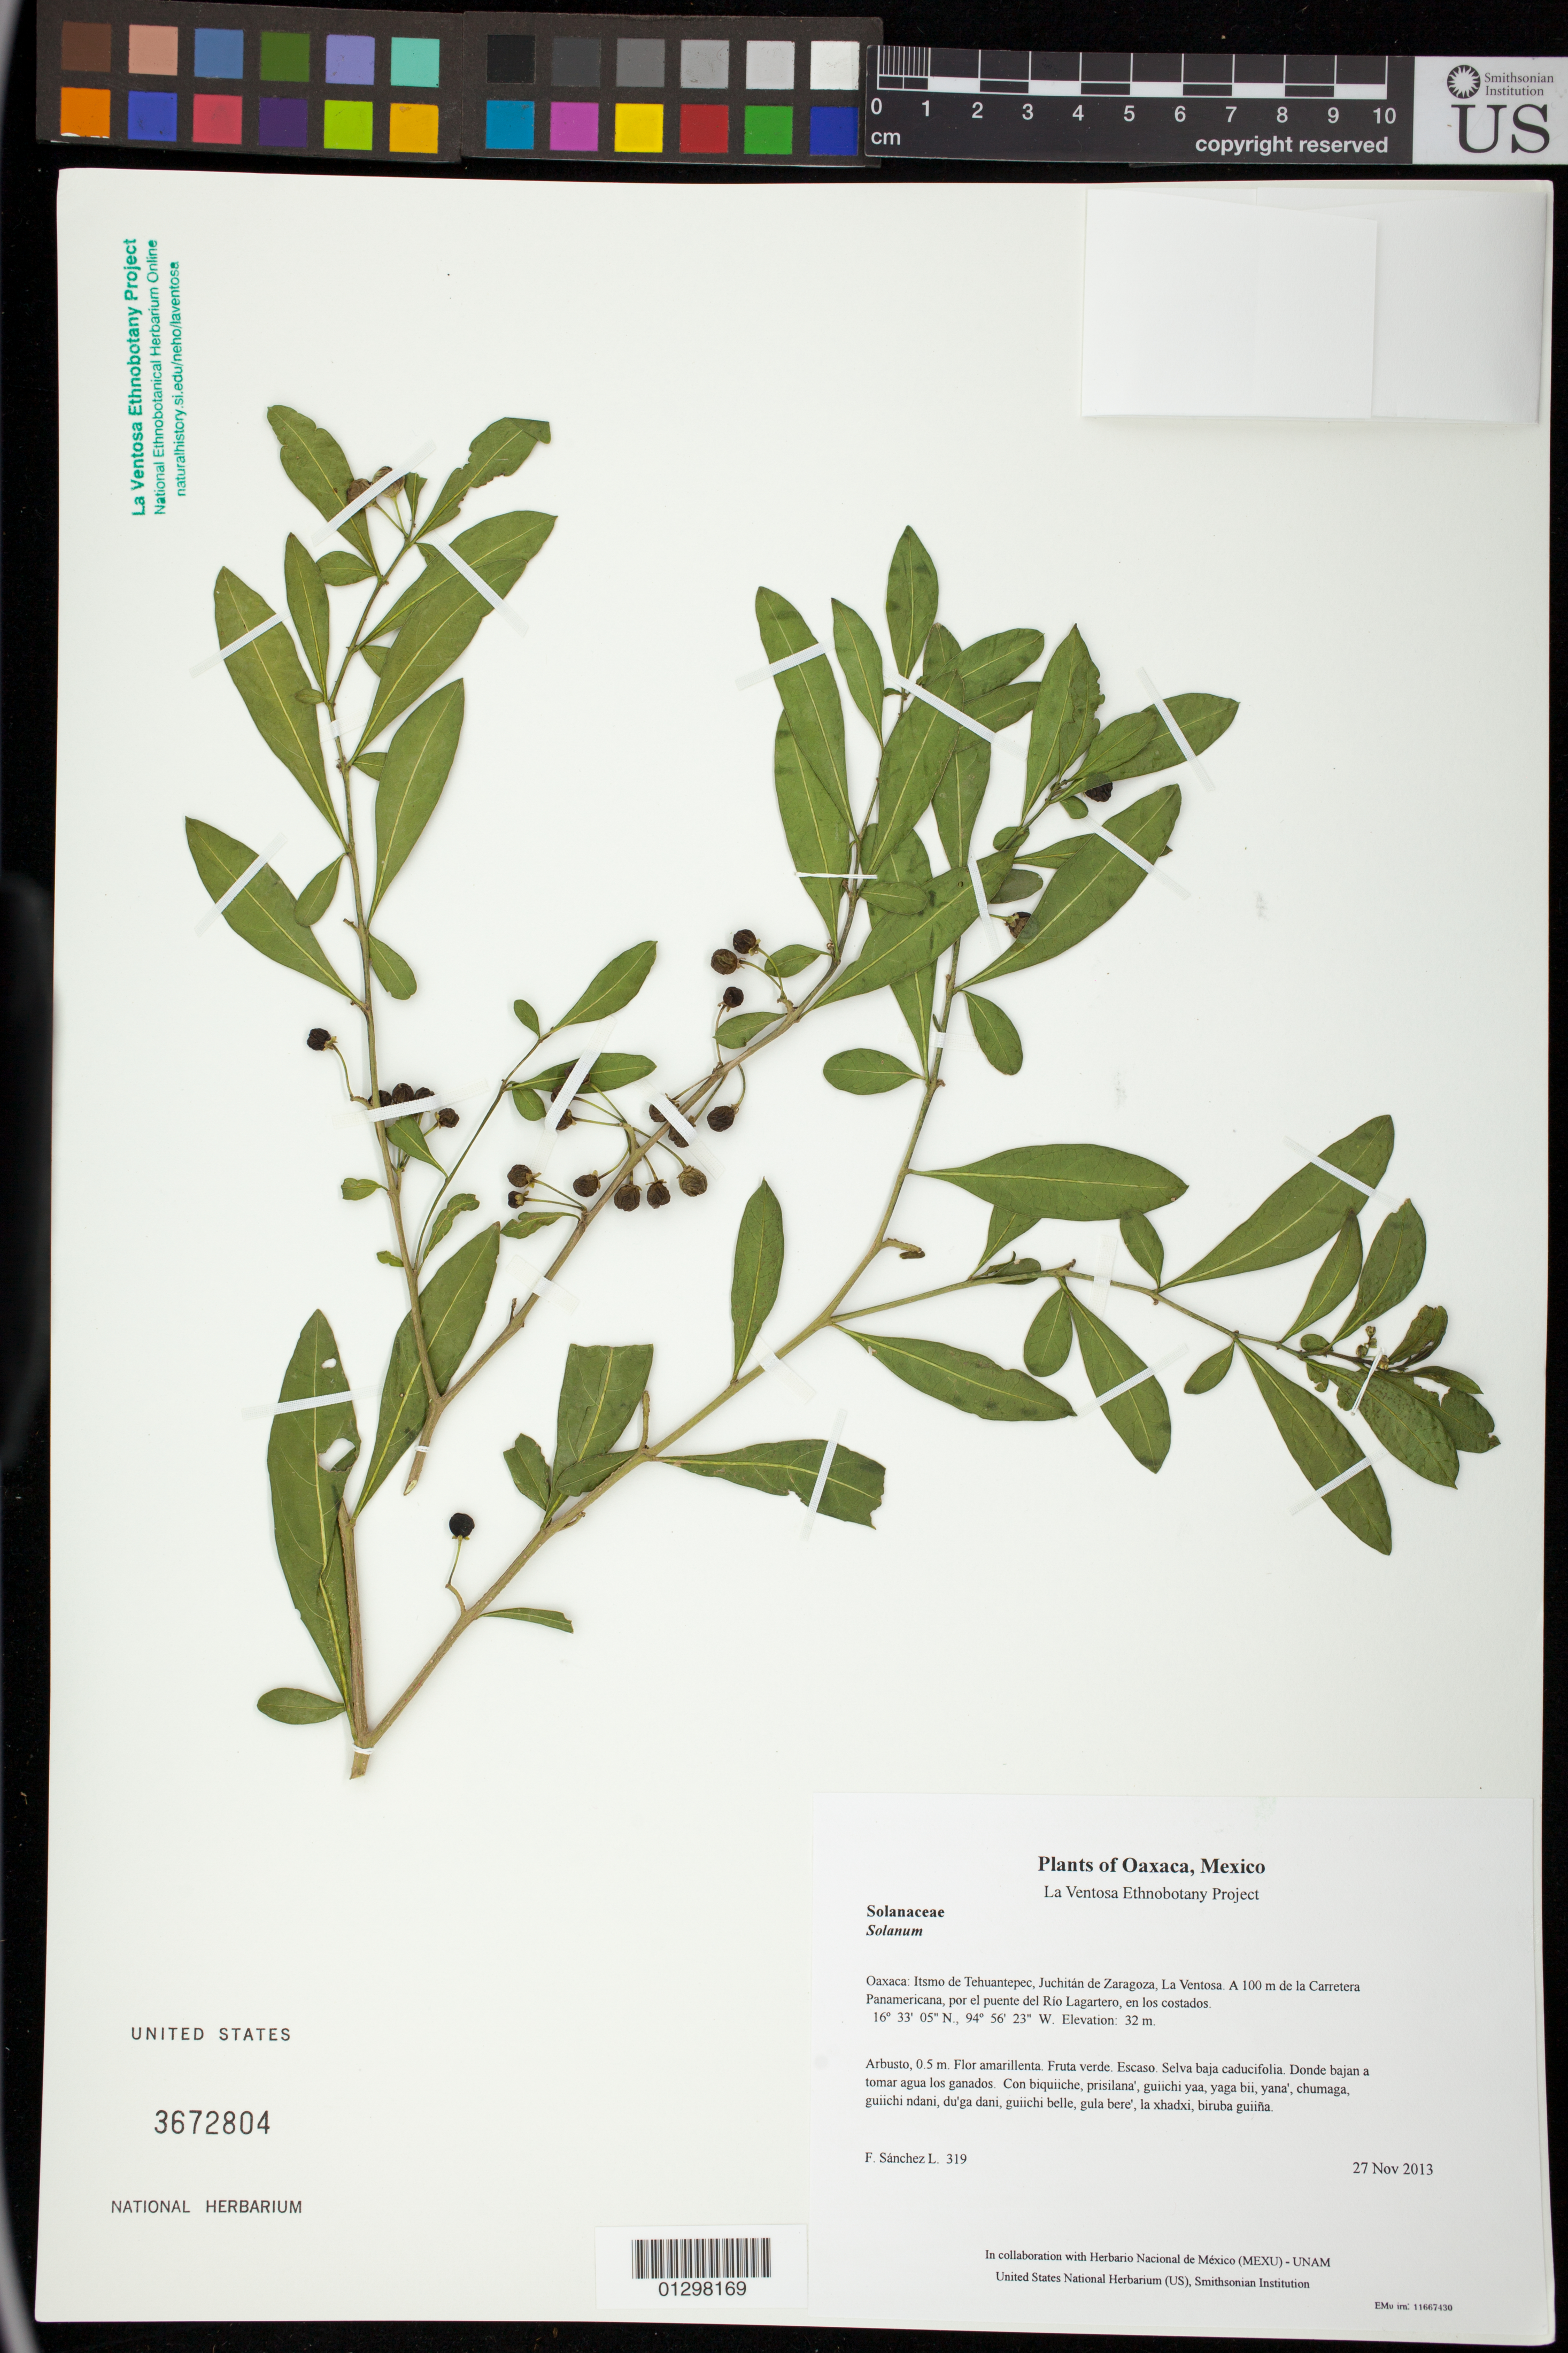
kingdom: Plantae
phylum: Tracheophyta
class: Magnoliopsida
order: Solanales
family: Solanaceae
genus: Solanum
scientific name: Solanum diphyllum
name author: L.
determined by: Velasco G., Kenia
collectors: F. Sánchez L.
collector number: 319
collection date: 2013-11-27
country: Mexico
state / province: Oaxaca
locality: Itsmo de Tehuantepec, Juchitán de Zaragoza, La Ventosa. A 100 m de la Carretera Panamericana, por el puente del Río Lagartero, en los costados.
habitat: Selva baja caducifolia. Donde bajan a tomar agua los ganados.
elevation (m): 32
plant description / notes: JEBOT, MEXU, SERO, US; Yaga bandaga. 0.5 m. Guie' naguchi ga. Cuaananaxhi naga'. Huaxie'.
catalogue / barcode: US 3672804